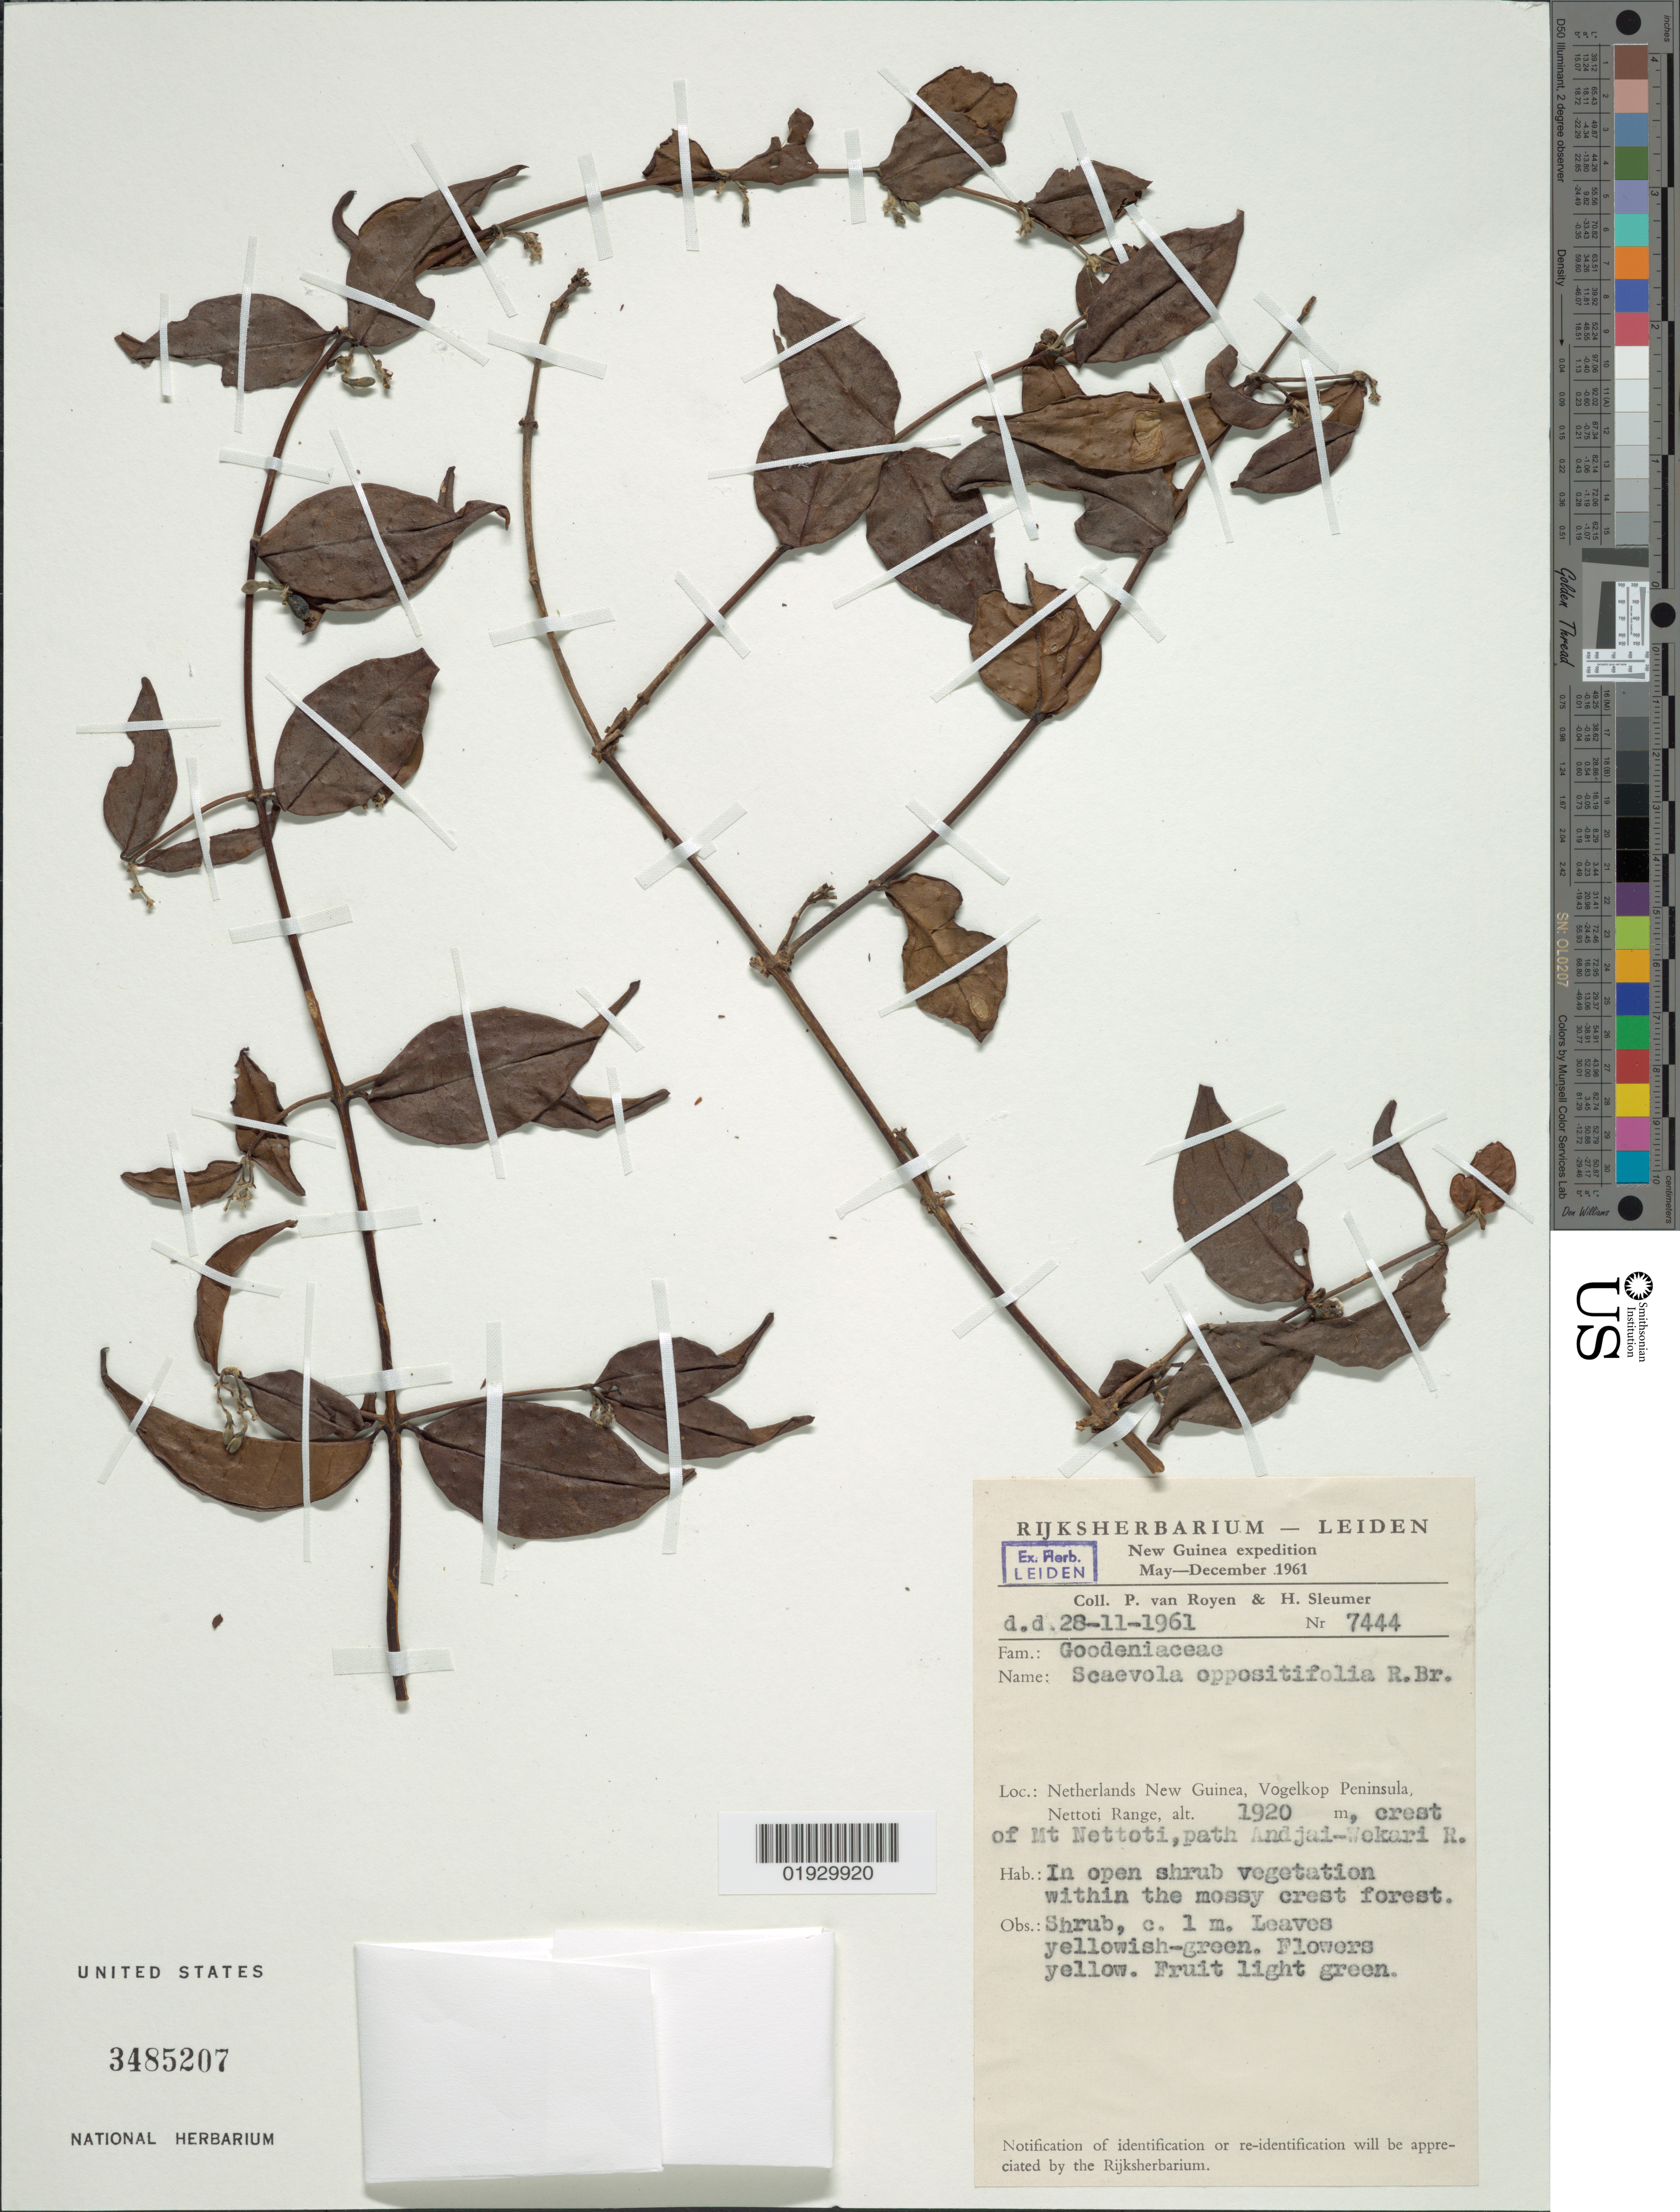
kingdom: Plantae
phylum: Tracheophyta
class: Magnoliopsida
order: Asterales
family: Goodeniaceae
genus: Scaevola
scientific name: Scaevola oppositifolia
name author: Roxb.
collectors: P. van Royen & H. O. Sleumer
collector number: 7444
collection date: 1961-11-28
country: Indonesia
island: New Guinea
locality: Netherlands New Guinea, Vogelkop Peninsula, Nettoti Range, crest of Mt Nettoti, path Andjai-Wekari R.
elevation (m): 1920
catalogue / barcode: US 3485207